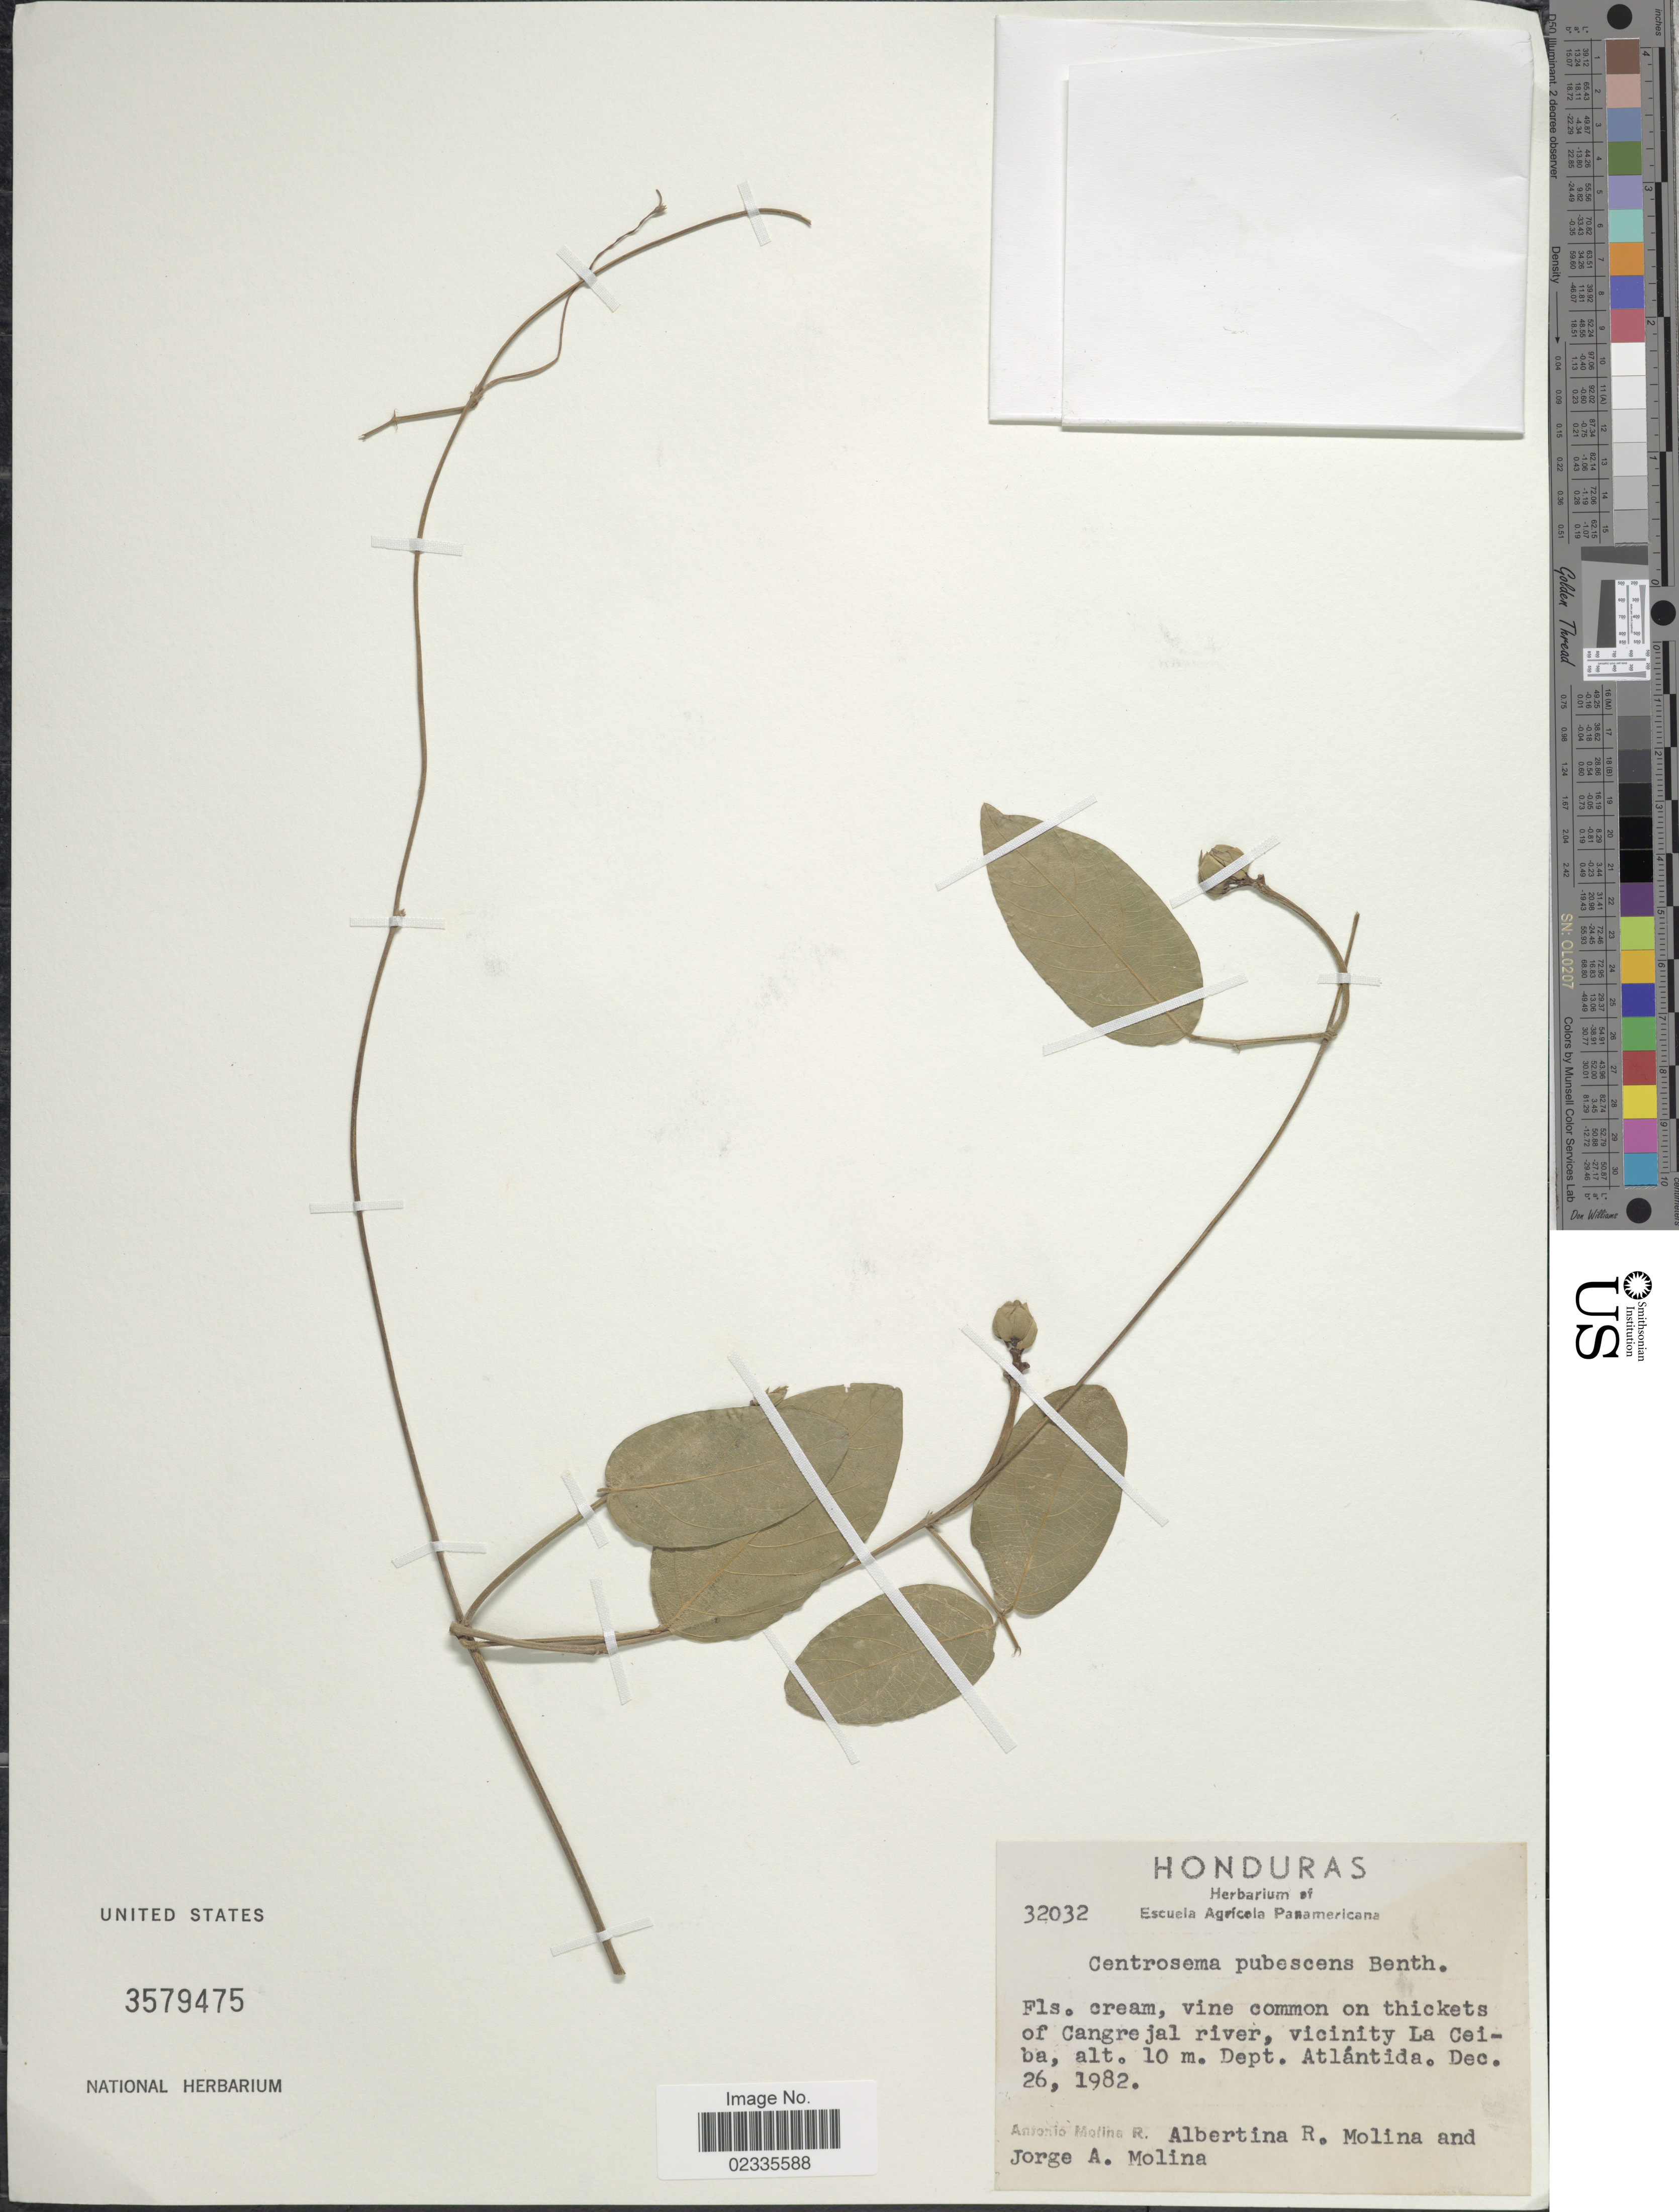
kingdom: Plantae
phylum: Tracheophyta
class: Magnoliopsida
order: Fabales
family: Fabaceae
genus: Centrosema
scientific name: Centrosema pubescens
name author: Benth.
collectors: A. Molina R., A. R. Molina & J. A. Molina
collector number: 32032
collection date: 1982-12-26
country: Honduras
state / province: Atlántida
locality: Vine common on thickets of Cangrejal river, vicinity La Ceiba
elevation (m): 10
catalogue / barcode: US 3579475